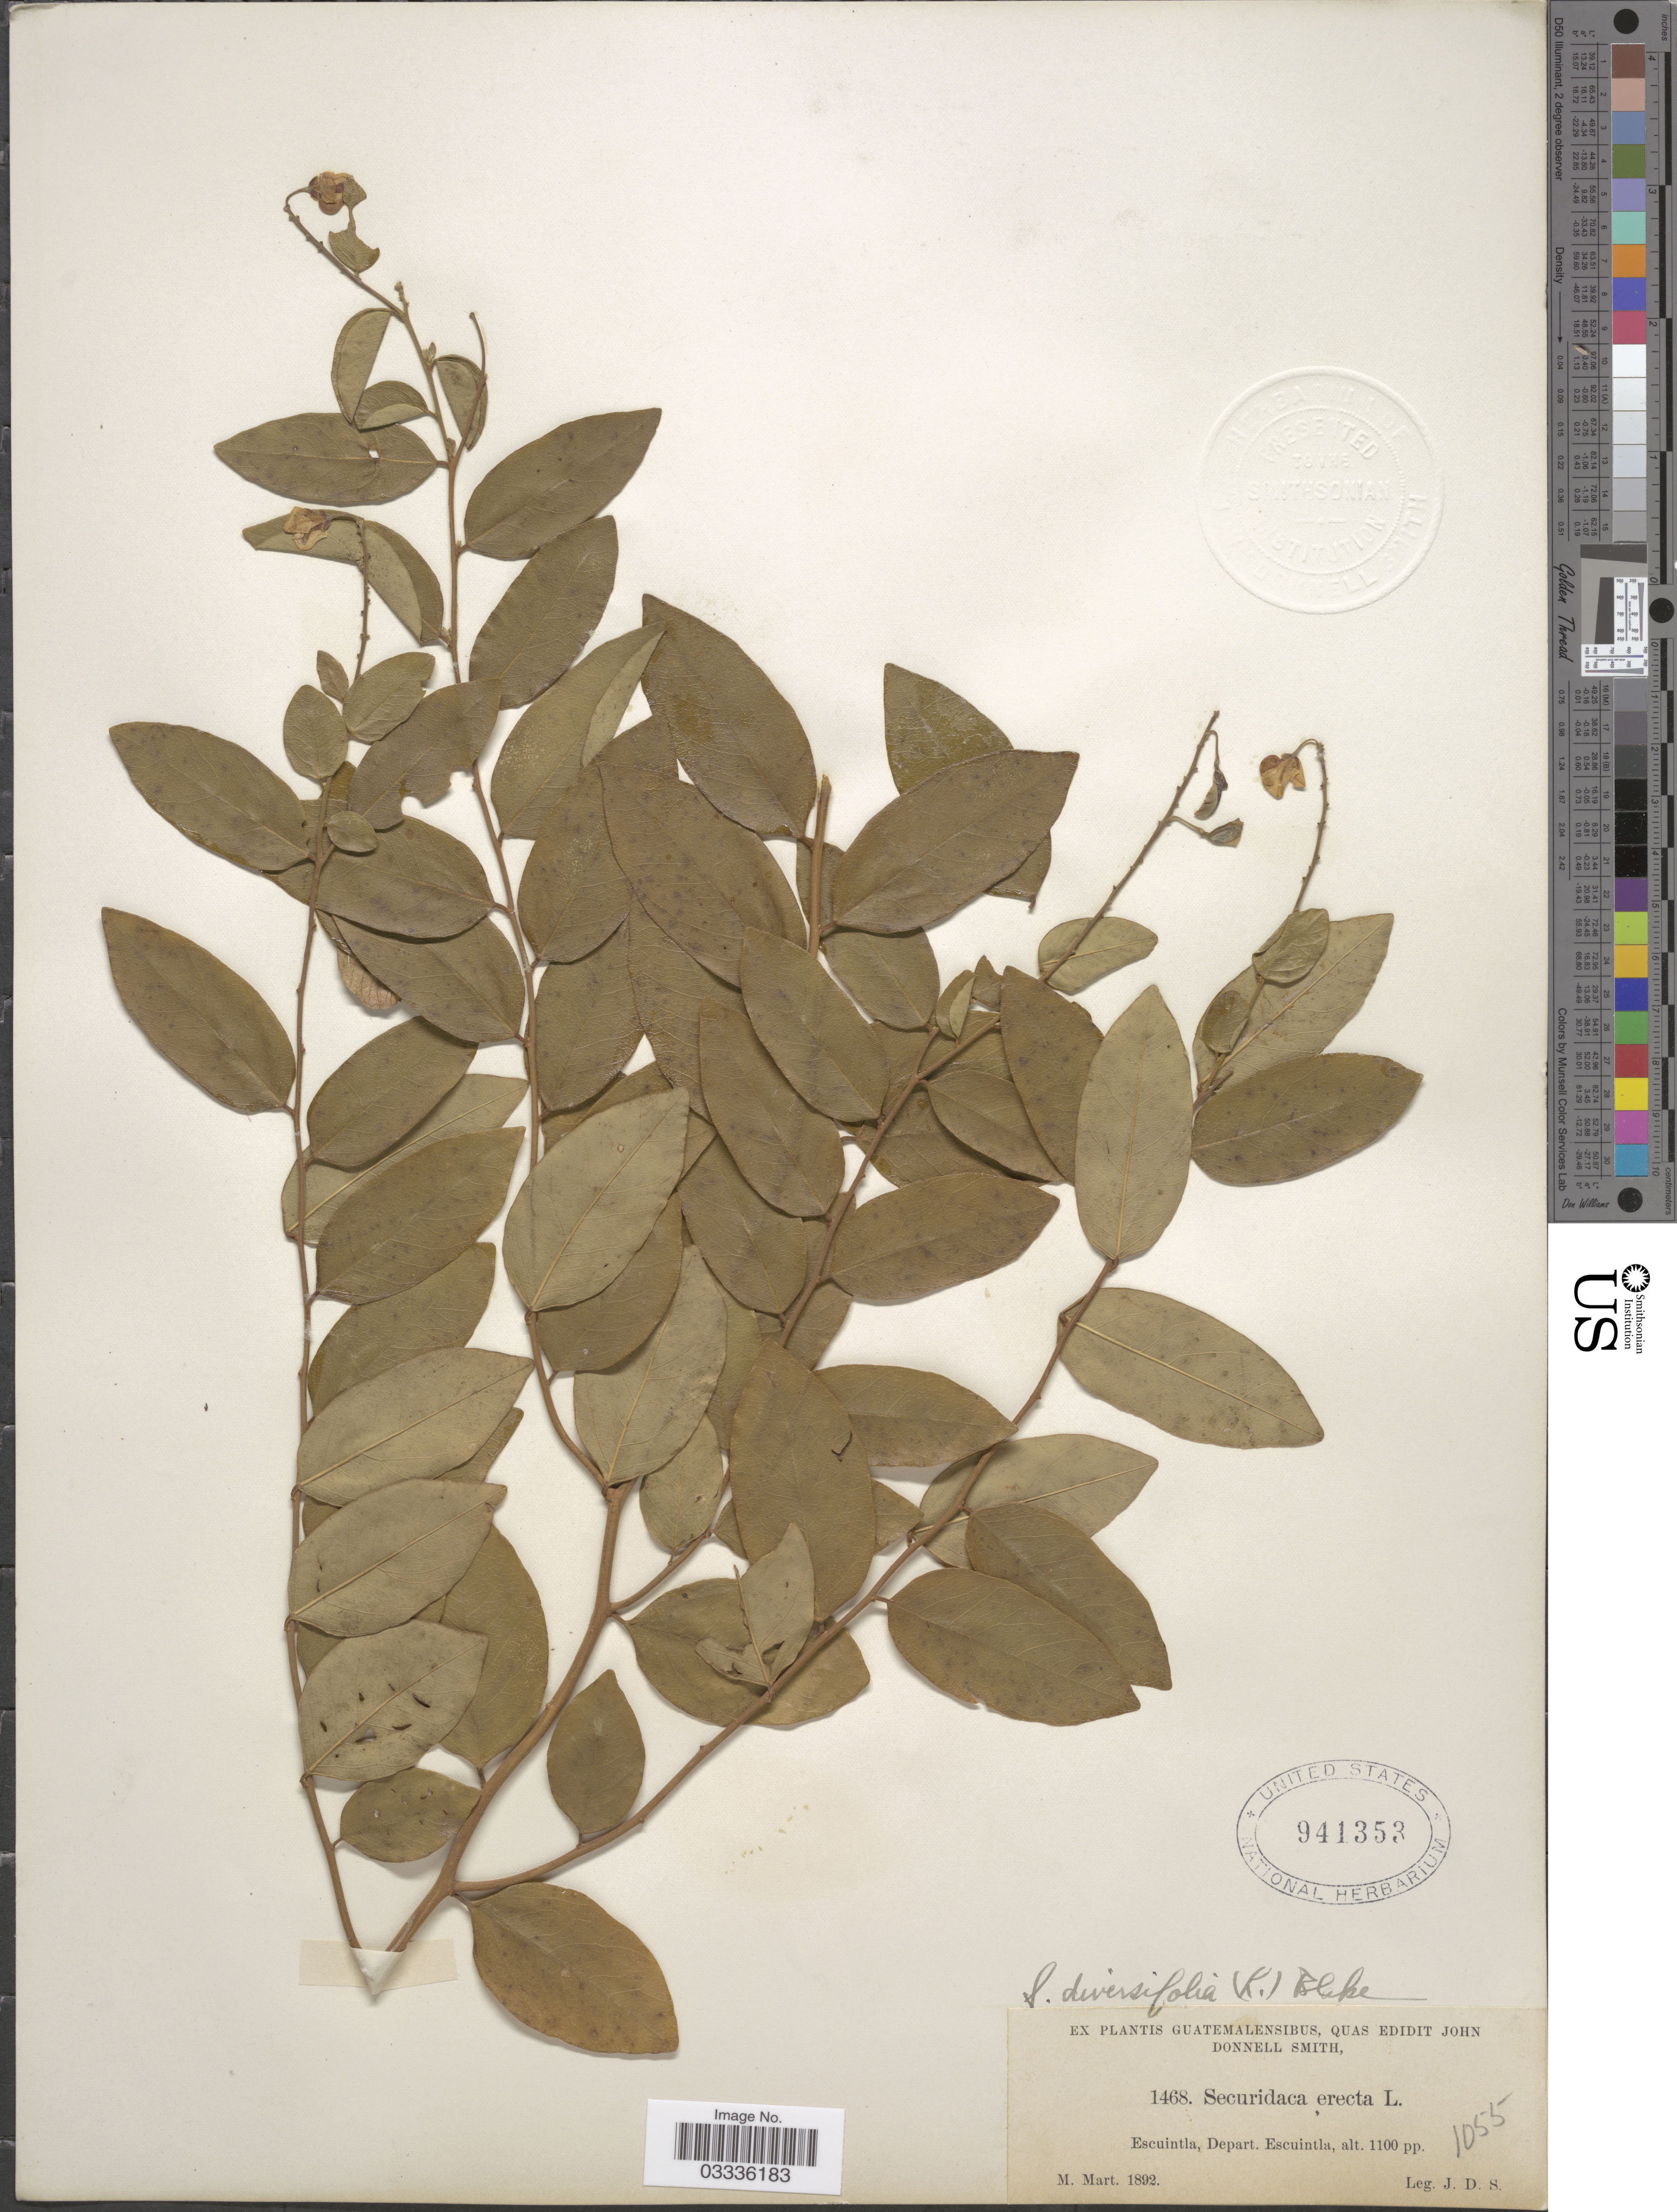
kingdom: Plantae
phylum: Tracheophyta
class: Magnoliopsida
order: Fabales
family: Polygalaceae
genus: Securidaca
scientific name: Securidaca diversifolia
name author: (L.) S.F. Blake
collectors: J. Donnell Smith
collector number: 1468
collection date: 1892-03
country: Guatemala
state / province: Escuintla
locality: Escuintla, Depart. Escuintla.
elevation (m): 335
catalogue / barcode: US 941353